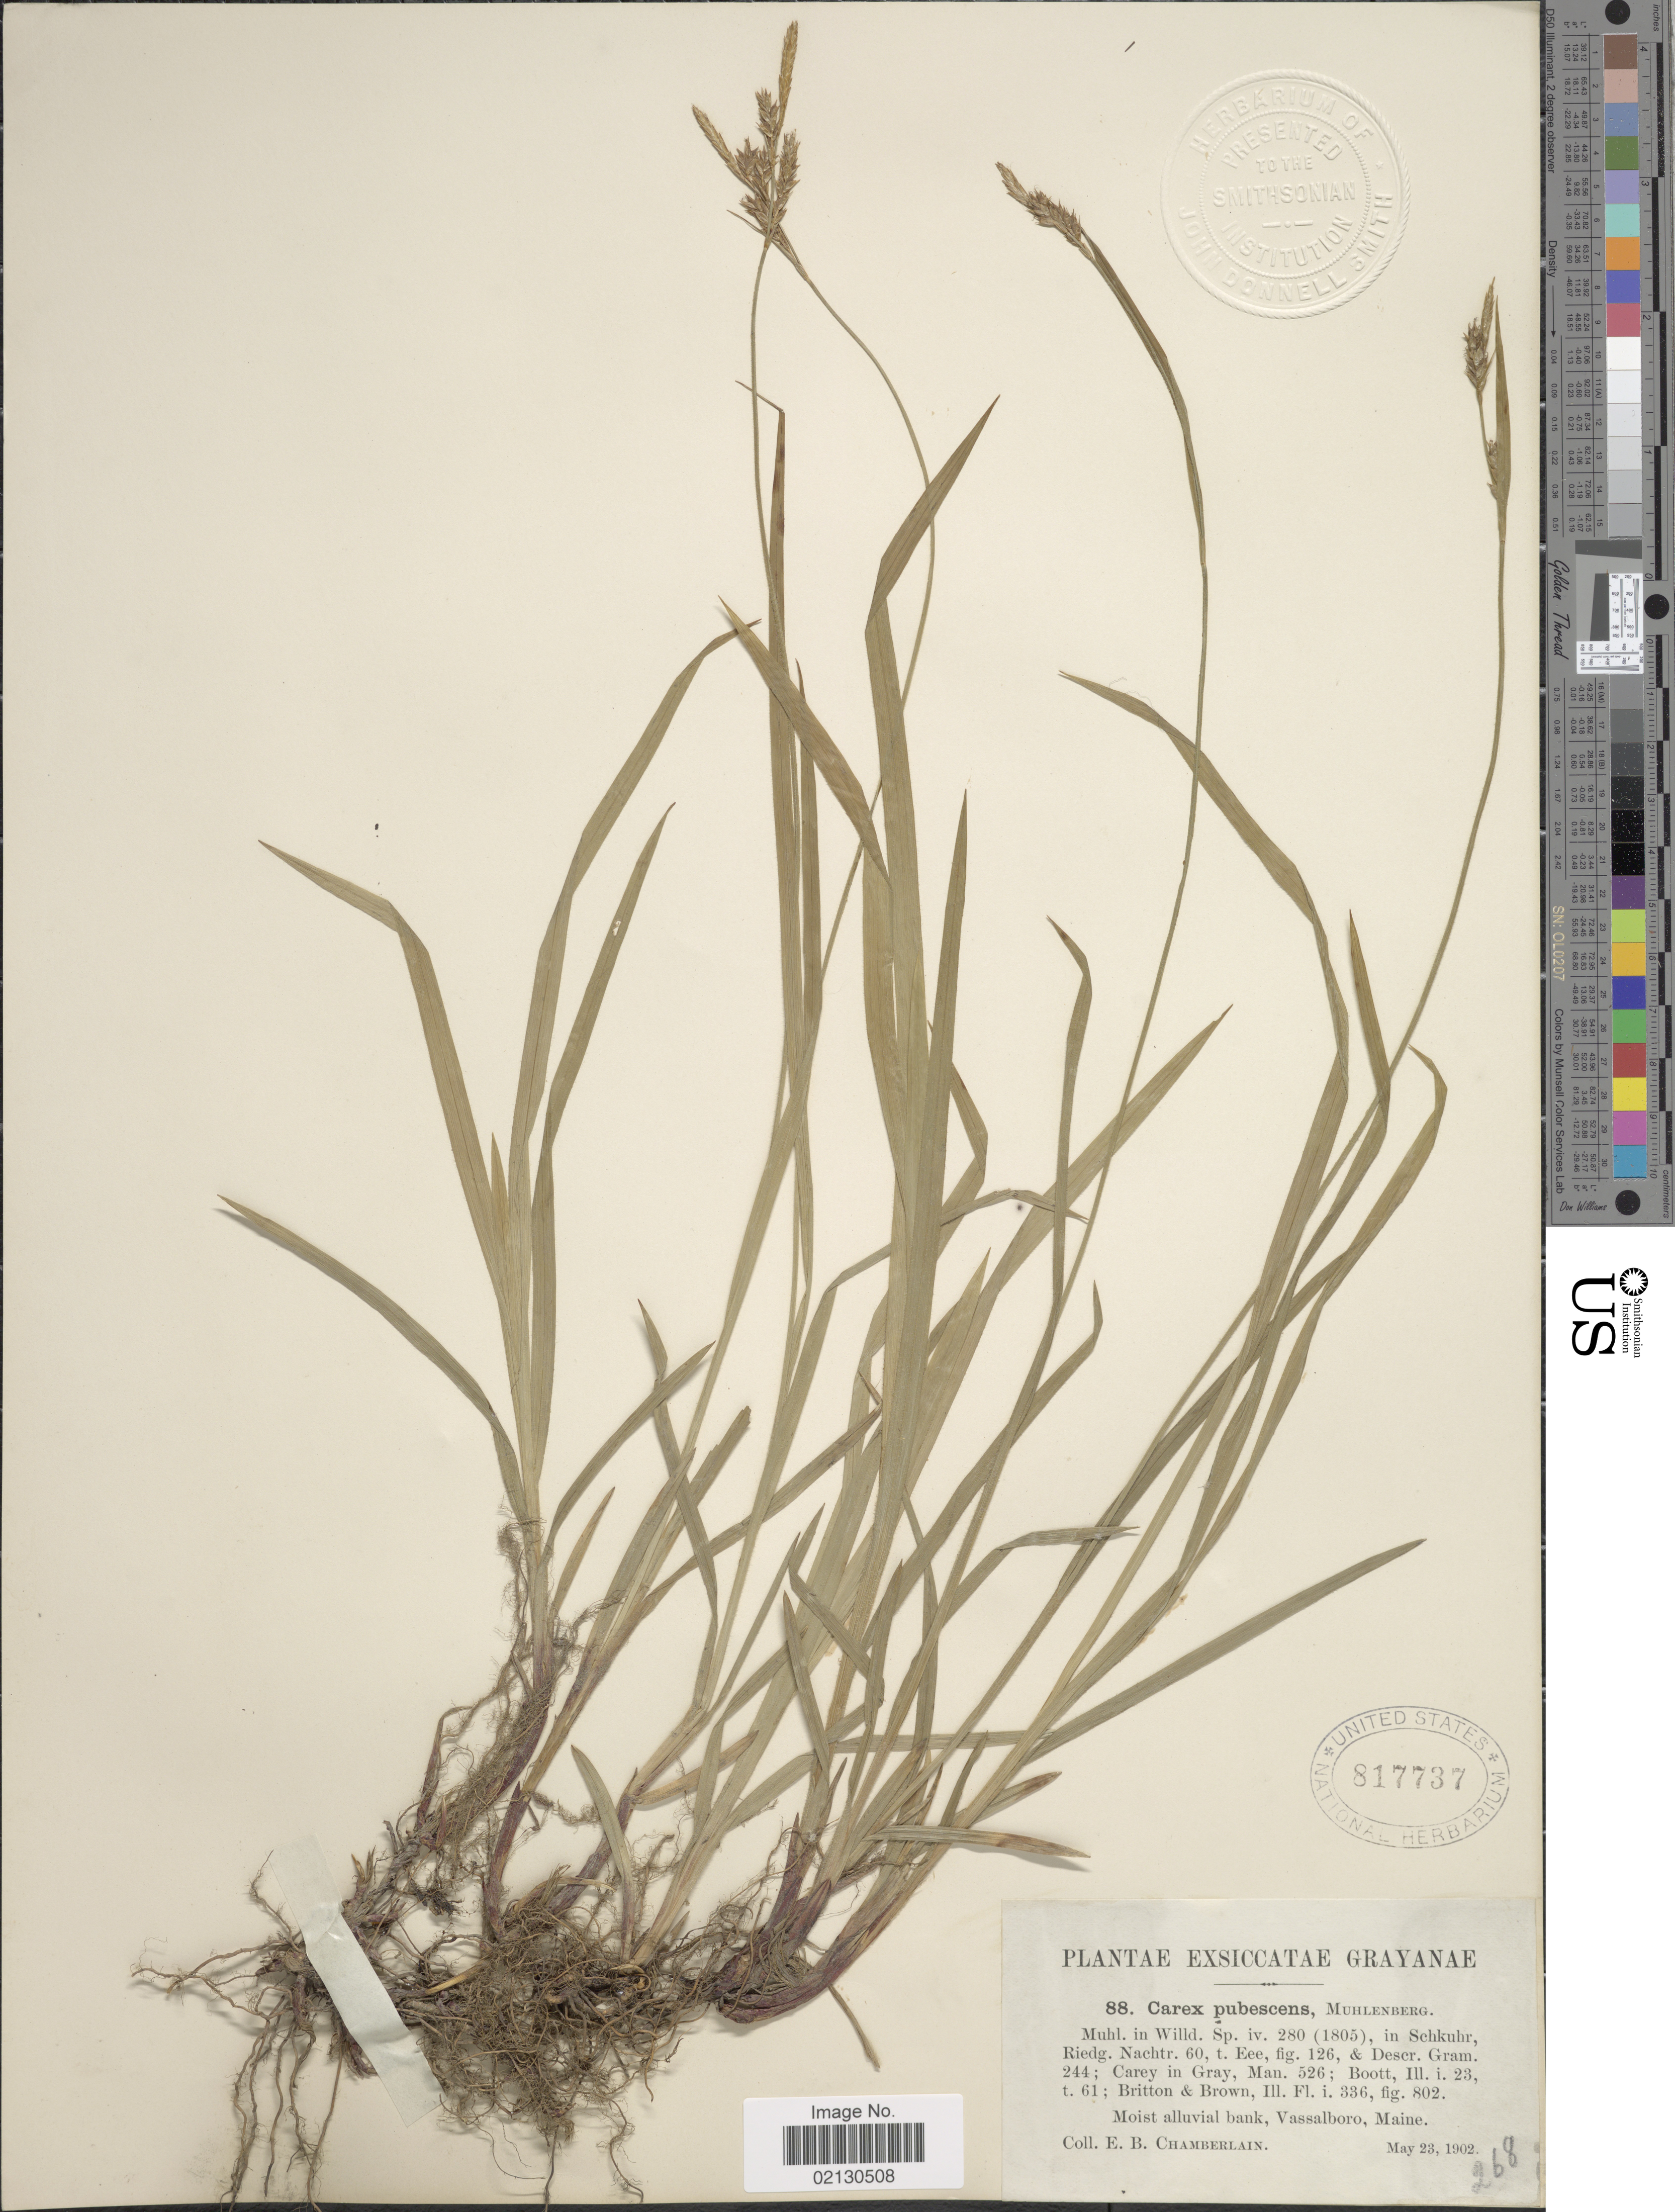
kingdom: Plantae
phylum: Tracheophyta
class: Liliopsida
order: Poales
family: Cyperaceae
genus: Carex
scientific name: Carex hirtifolia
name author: Mack.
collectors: E. Chamberlain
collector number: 88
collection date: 1902-05-23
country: United States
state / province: Maine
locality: Vassalboro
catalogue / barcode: US 817737